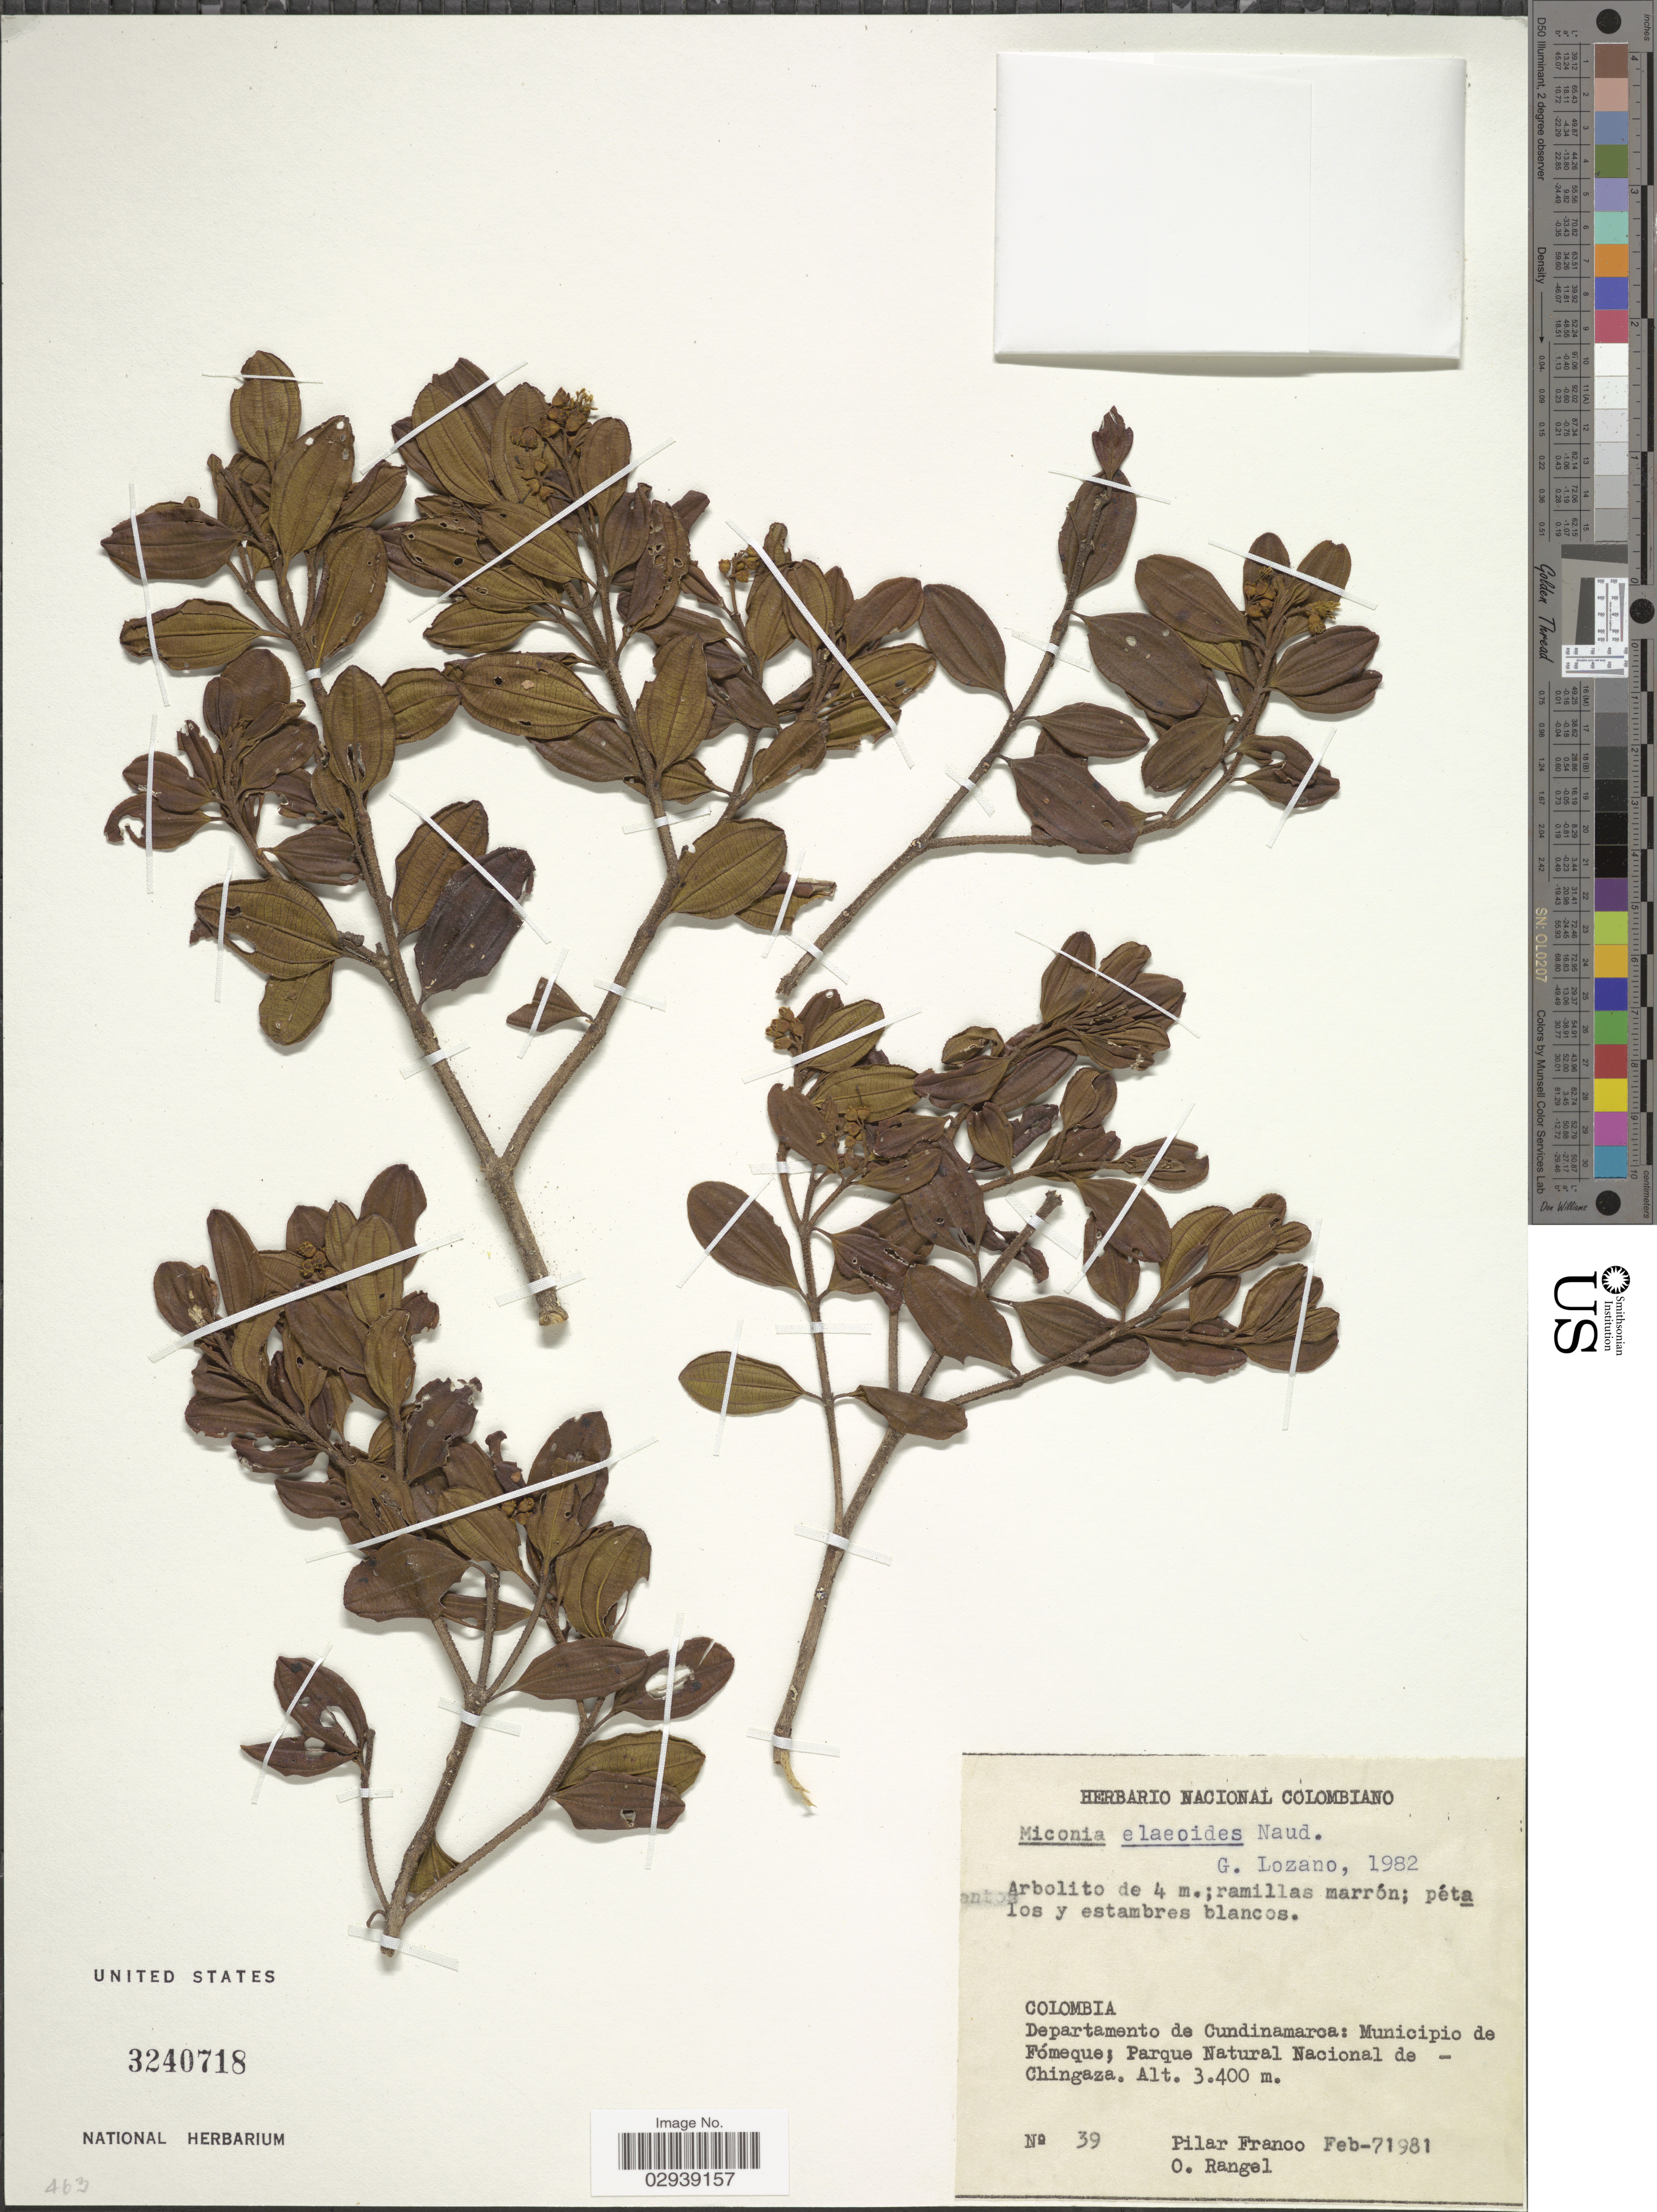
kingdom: Plantae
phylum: Tracheophyta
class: Magnoliopsida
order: Myrtales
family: Melastomataceae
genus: Miconia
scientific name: Miconia elaeoides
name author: Naudin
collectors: P. Franco Roselli & O. Rangel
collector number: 39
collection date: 1981-02-07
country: Colombia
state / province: Cundinamarca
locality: Departamento de Cundinamarca: Municipio de Fómeque; Parque Nacional de - Chingaza.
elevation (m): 3400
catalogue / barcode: US 3240718